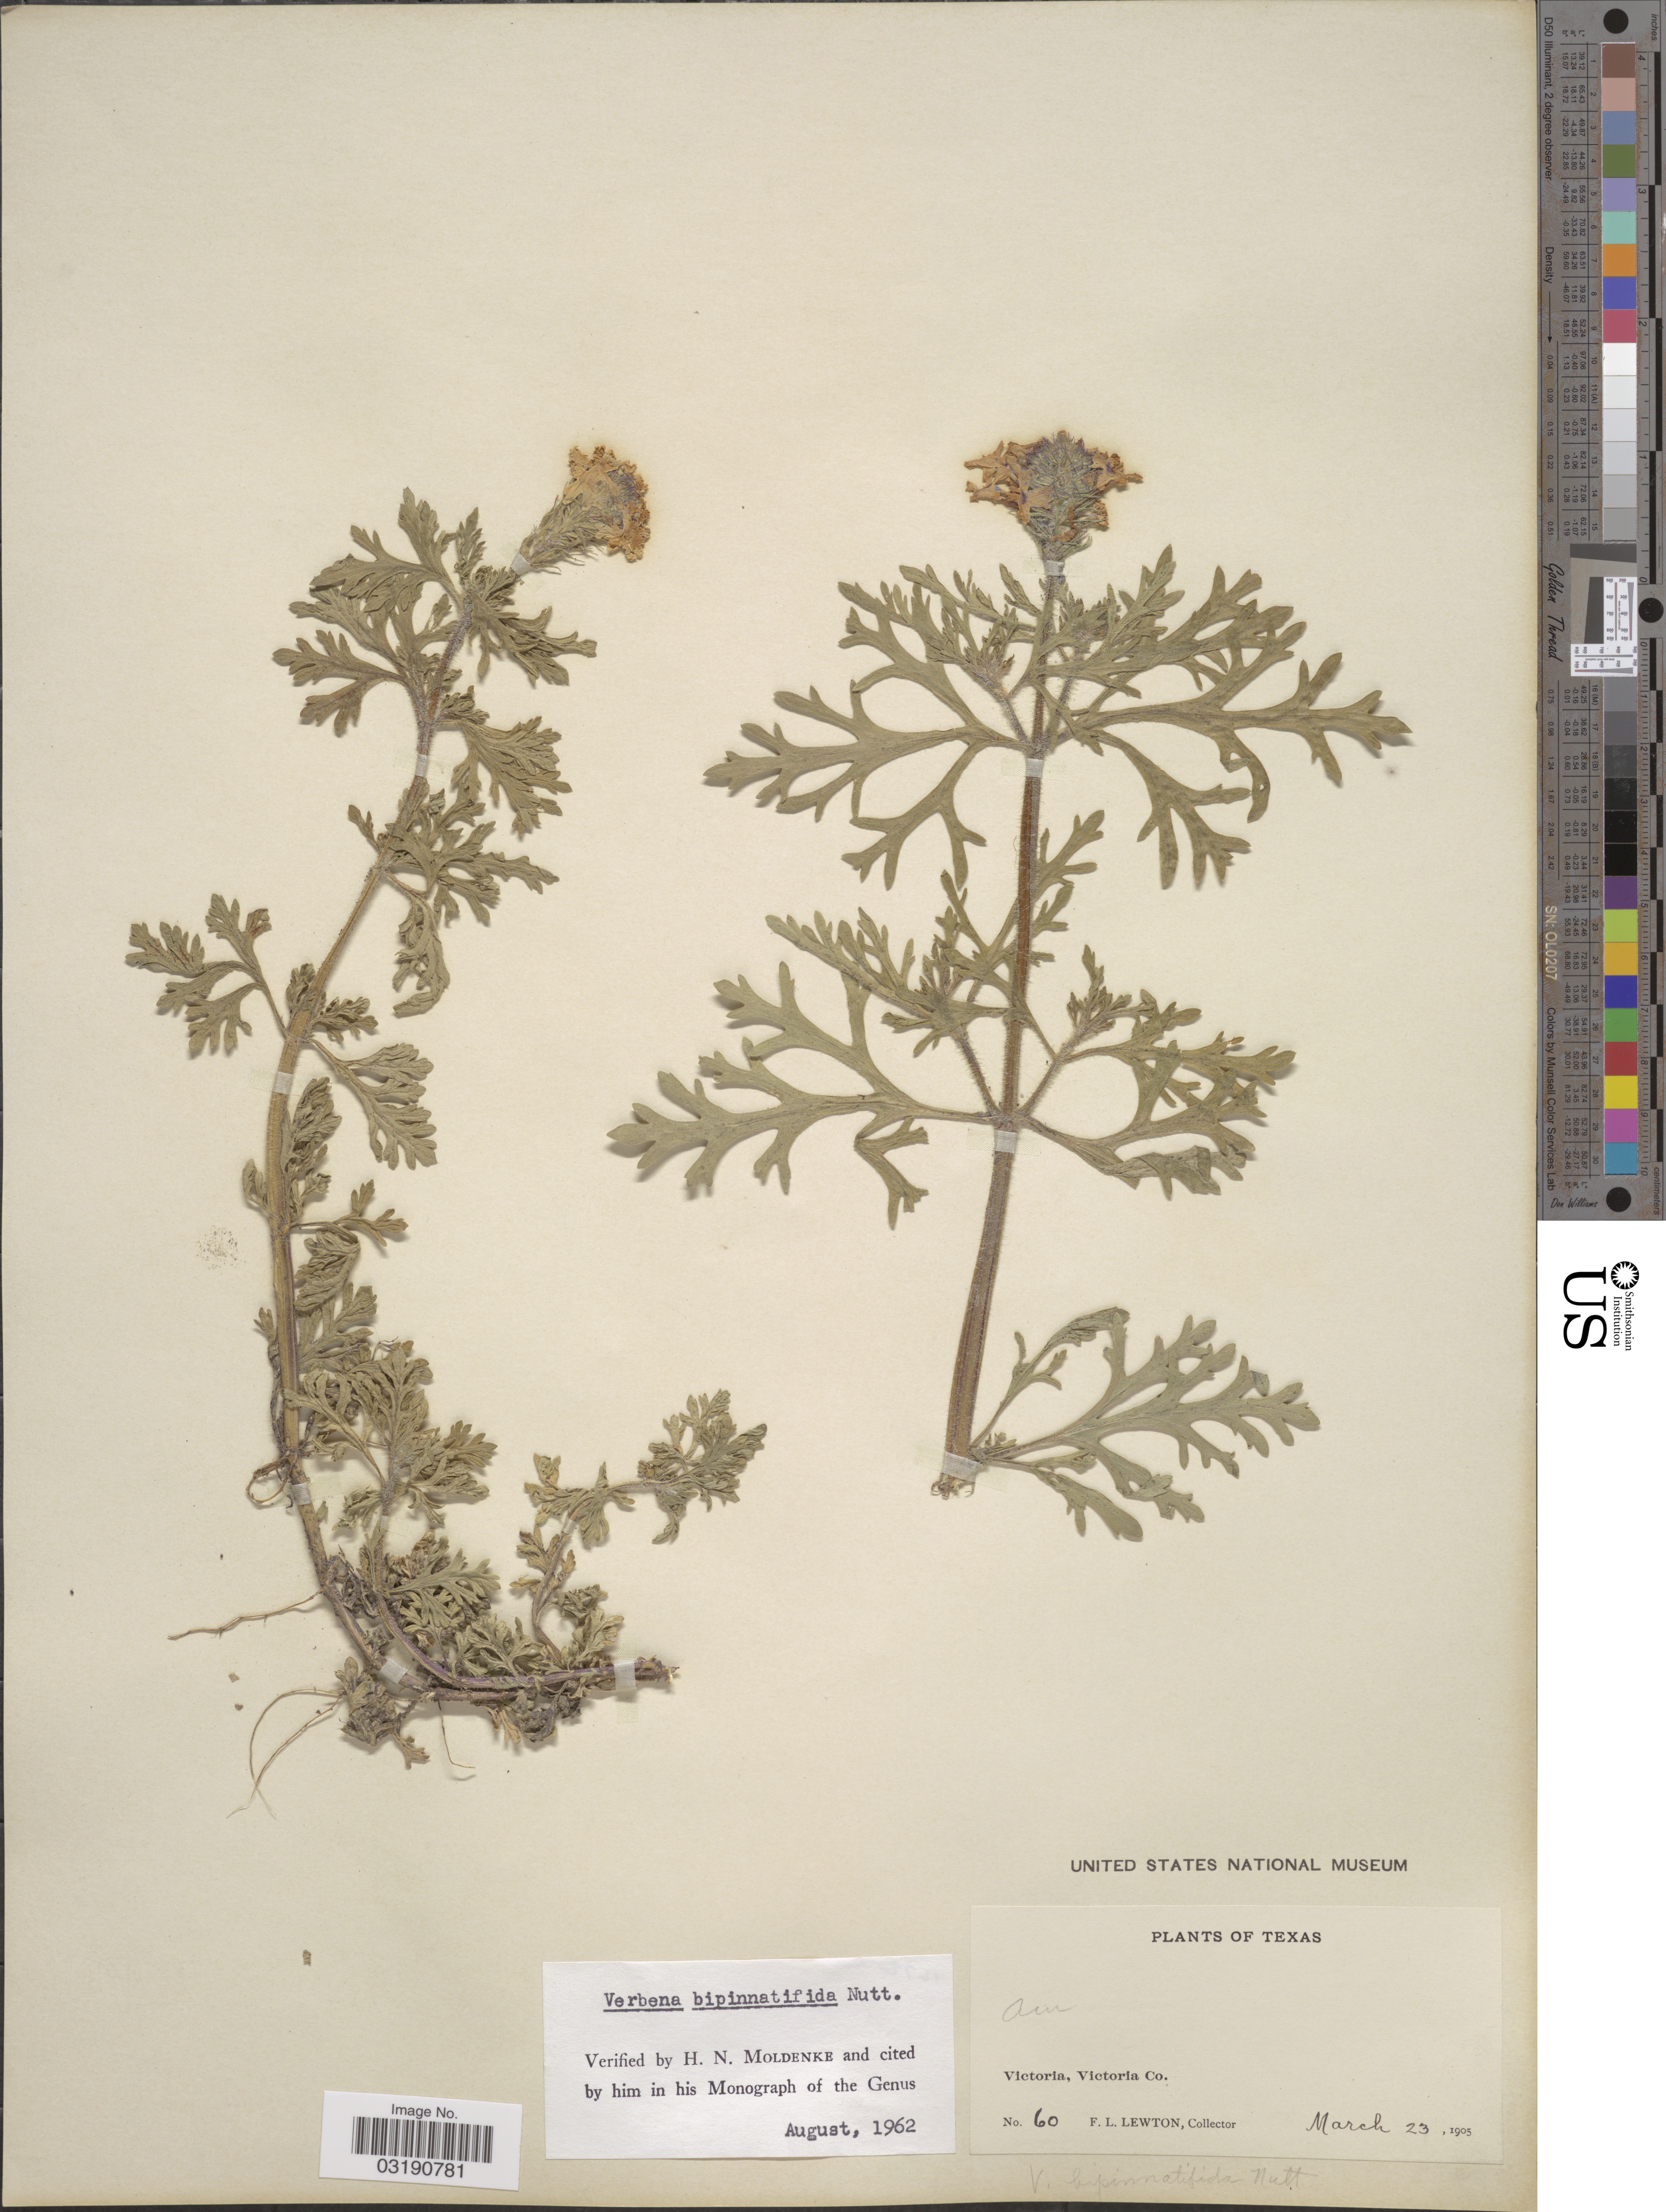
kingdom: Plantae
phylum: Tracheophyta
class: Magnoliopsida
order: Lamiales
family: Verbenaceae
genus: Verbena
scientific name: Verbena bipinnatifida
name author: (Schauer) Nutt.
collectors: F. L. Lewton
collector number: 60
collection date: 1905-03-23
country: United States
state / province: Texas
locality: Victoria, Victoria Co.